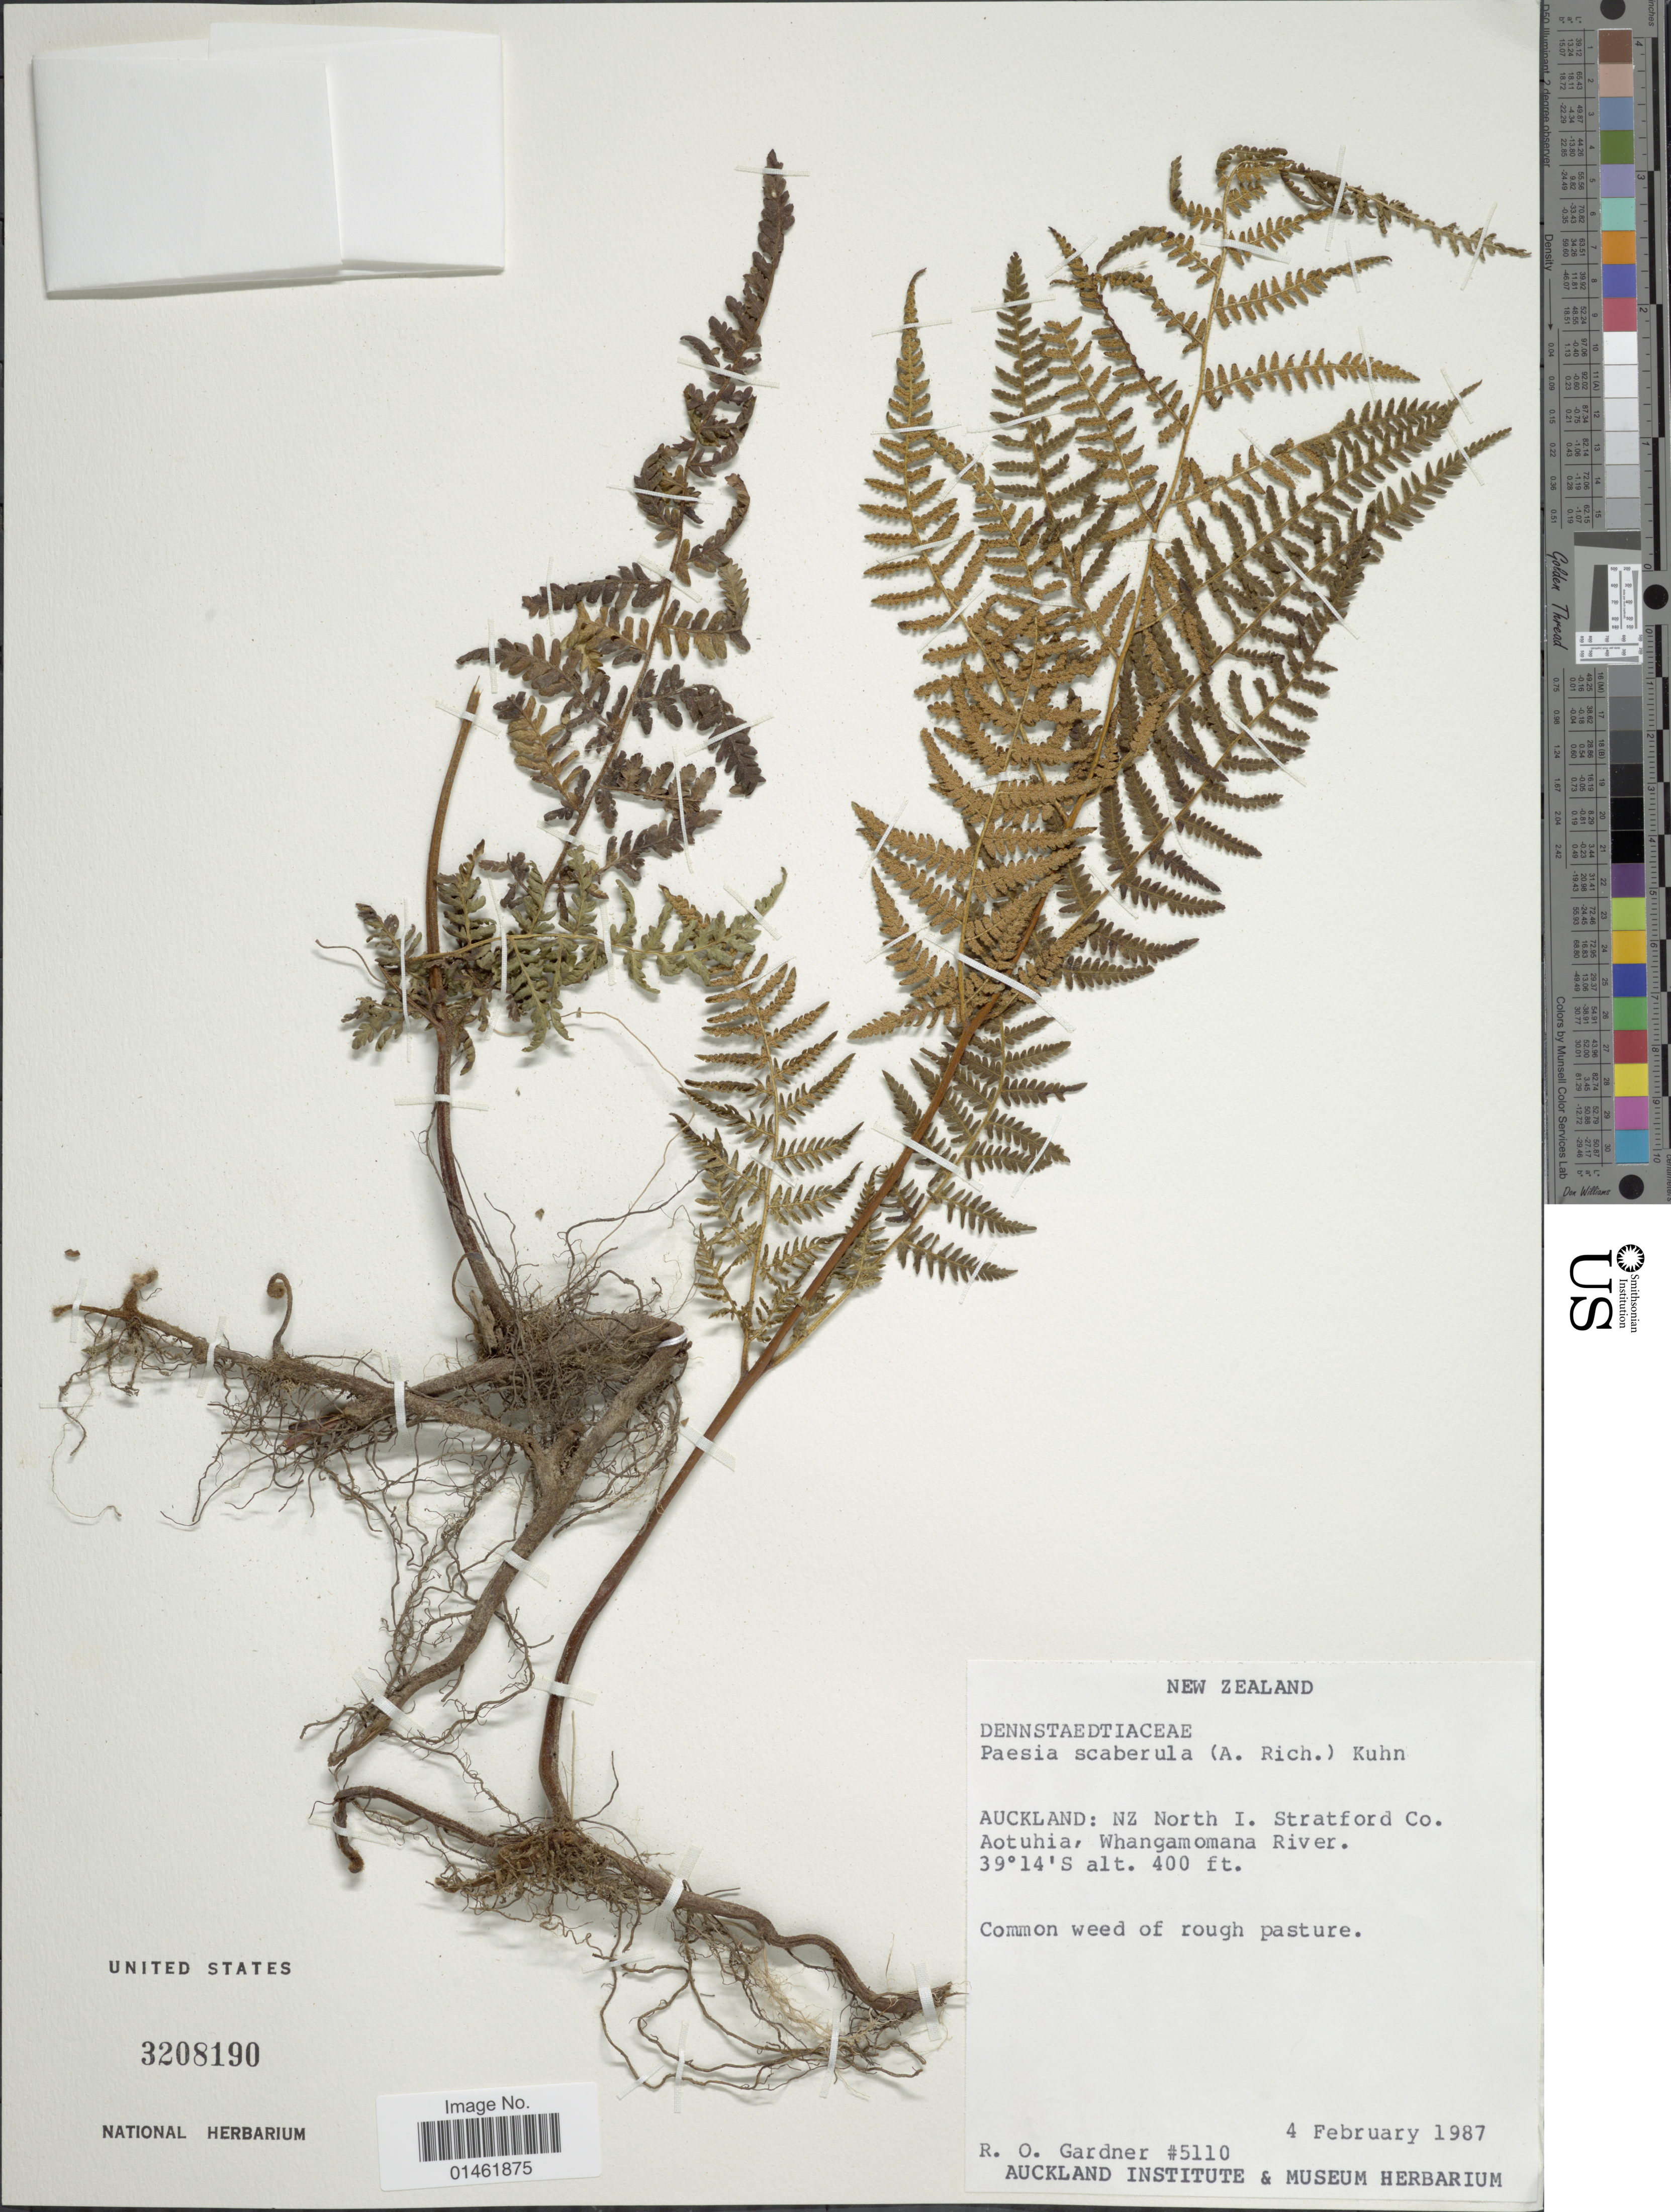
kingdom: Plantae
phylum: Tracheophyta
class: Polypodiopsida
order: Polypodiales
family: Dennstaedtiaceae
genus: Paesia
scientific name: Paesia scaberula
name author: Kuhn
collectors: R. O. Gardner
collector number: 5110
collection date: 1987-02-04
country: New Zealand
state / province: Auckland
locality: Auckland: NZ North I. Stratford Co. Aotuhia, Whangamomana River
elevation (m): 122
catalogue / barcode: US 3208190